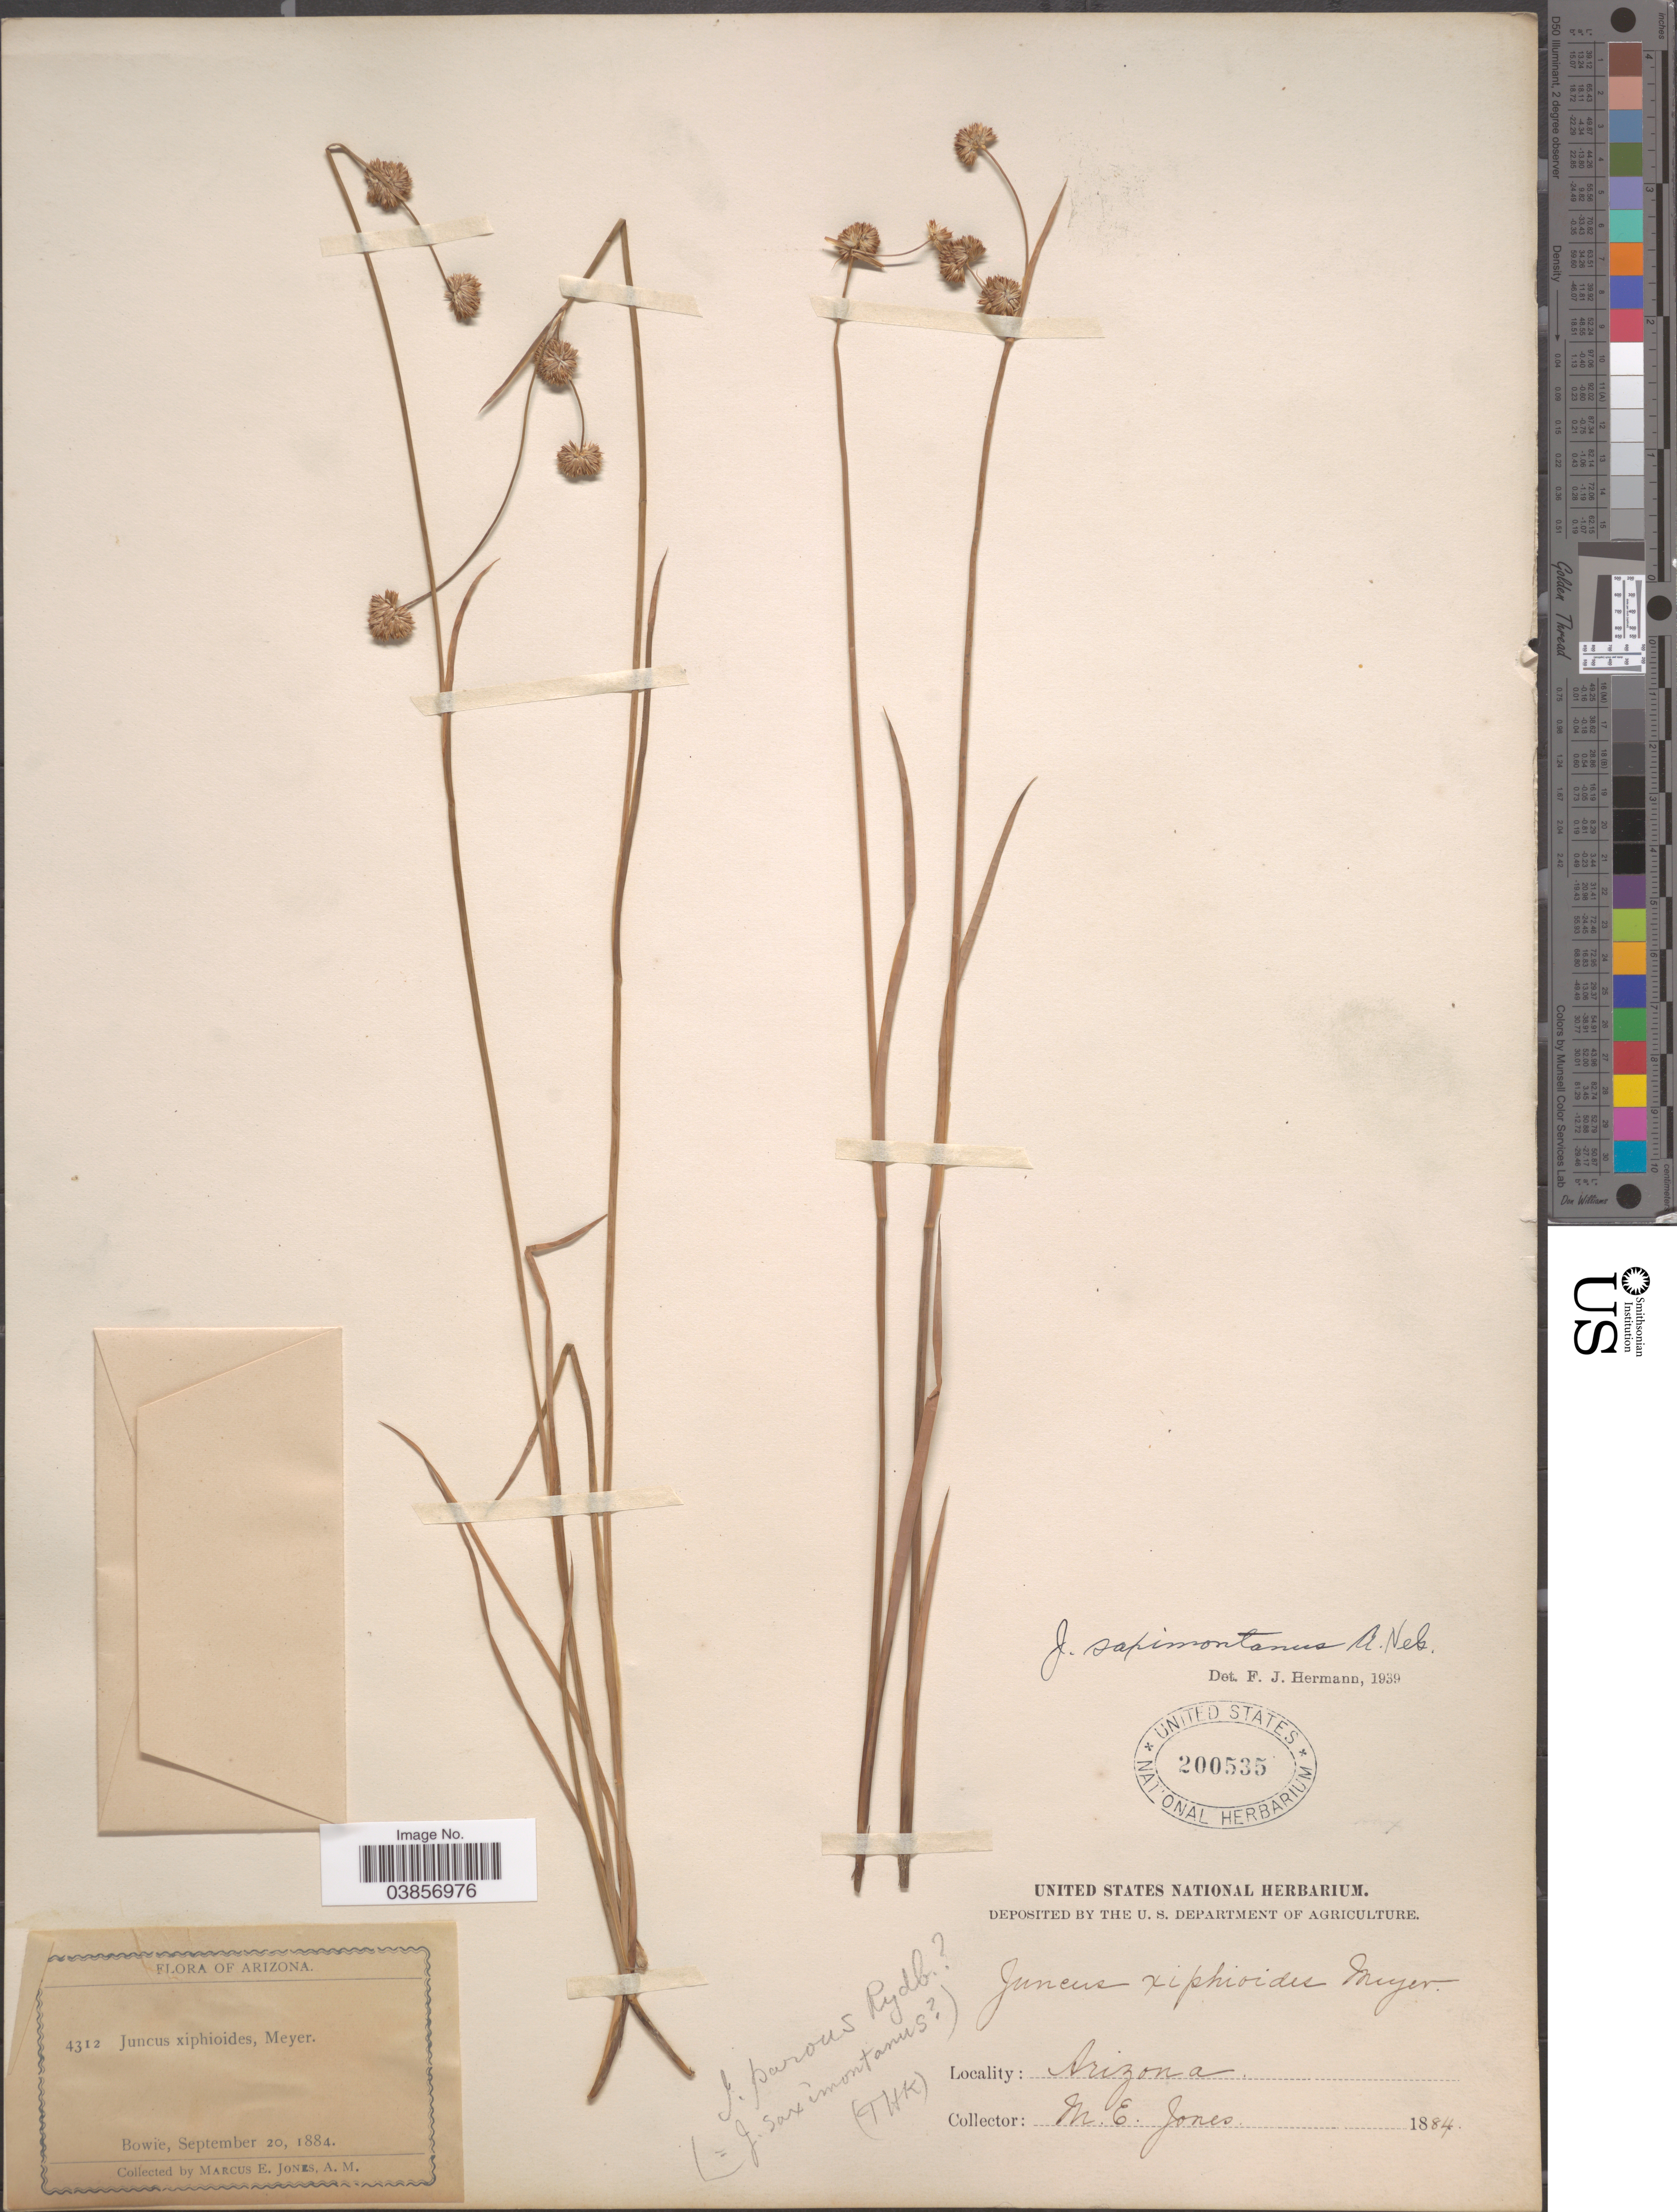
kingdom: Plantae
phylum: Tracheophyta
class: Liliopsida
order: Poales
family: Juncaceae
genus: Juncus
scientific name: Juncus saximontanus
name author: A. Nelson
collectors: M. E. Jones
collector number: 4312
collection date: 1884-09-20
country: United States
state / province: Arizona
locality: Bowie.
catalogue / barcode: US 200535